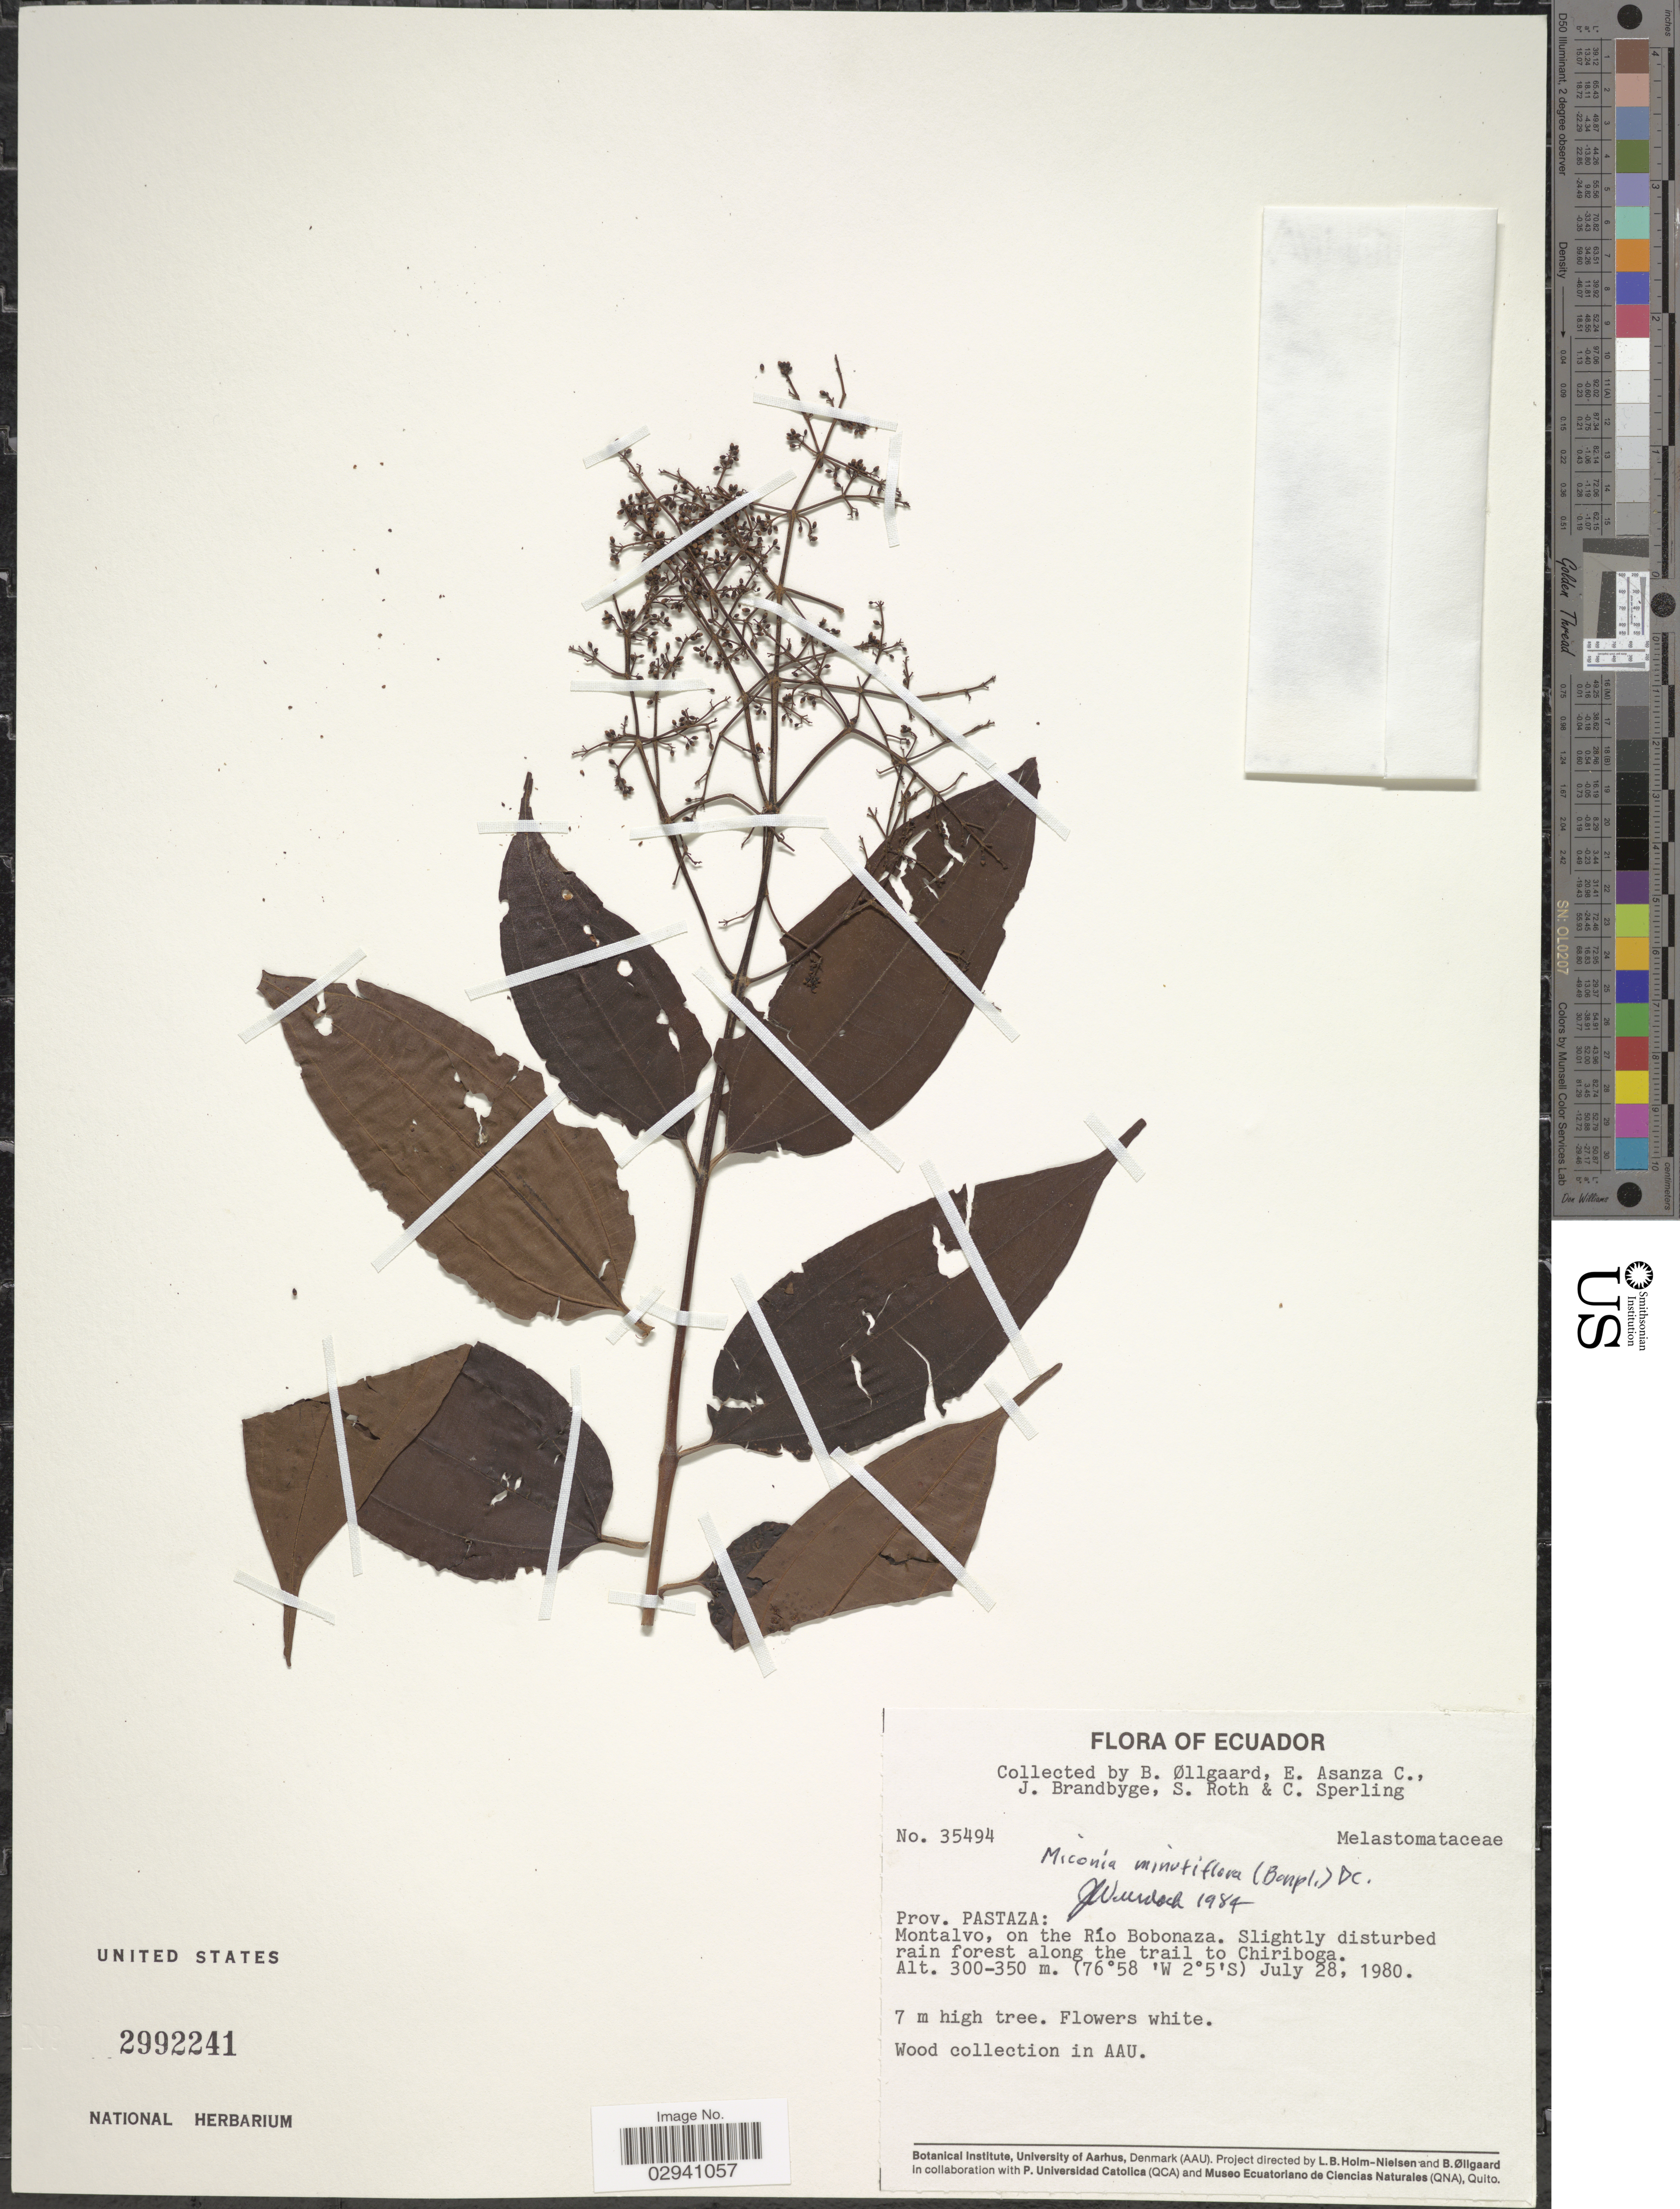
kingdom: Plantae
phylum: Tracheophyta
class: Magnoliopsida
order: Myrtales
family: Melastomataceae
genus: Miconia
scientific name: Miconia minutiflora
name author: (Bonpl.) DC.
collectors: B. Øllgaard, E. Asanza C., J. Brandbyge, S. Roth & C. Sperling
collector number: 35494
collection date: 1980-07-28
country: Ecuador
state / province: Pastaza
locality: Prov. Pastaza: Montavo, on the Río Bobonaza. Slightly disturbed rain forest along the trail to Chiriboga.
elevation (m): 300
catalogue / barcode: US 2992241